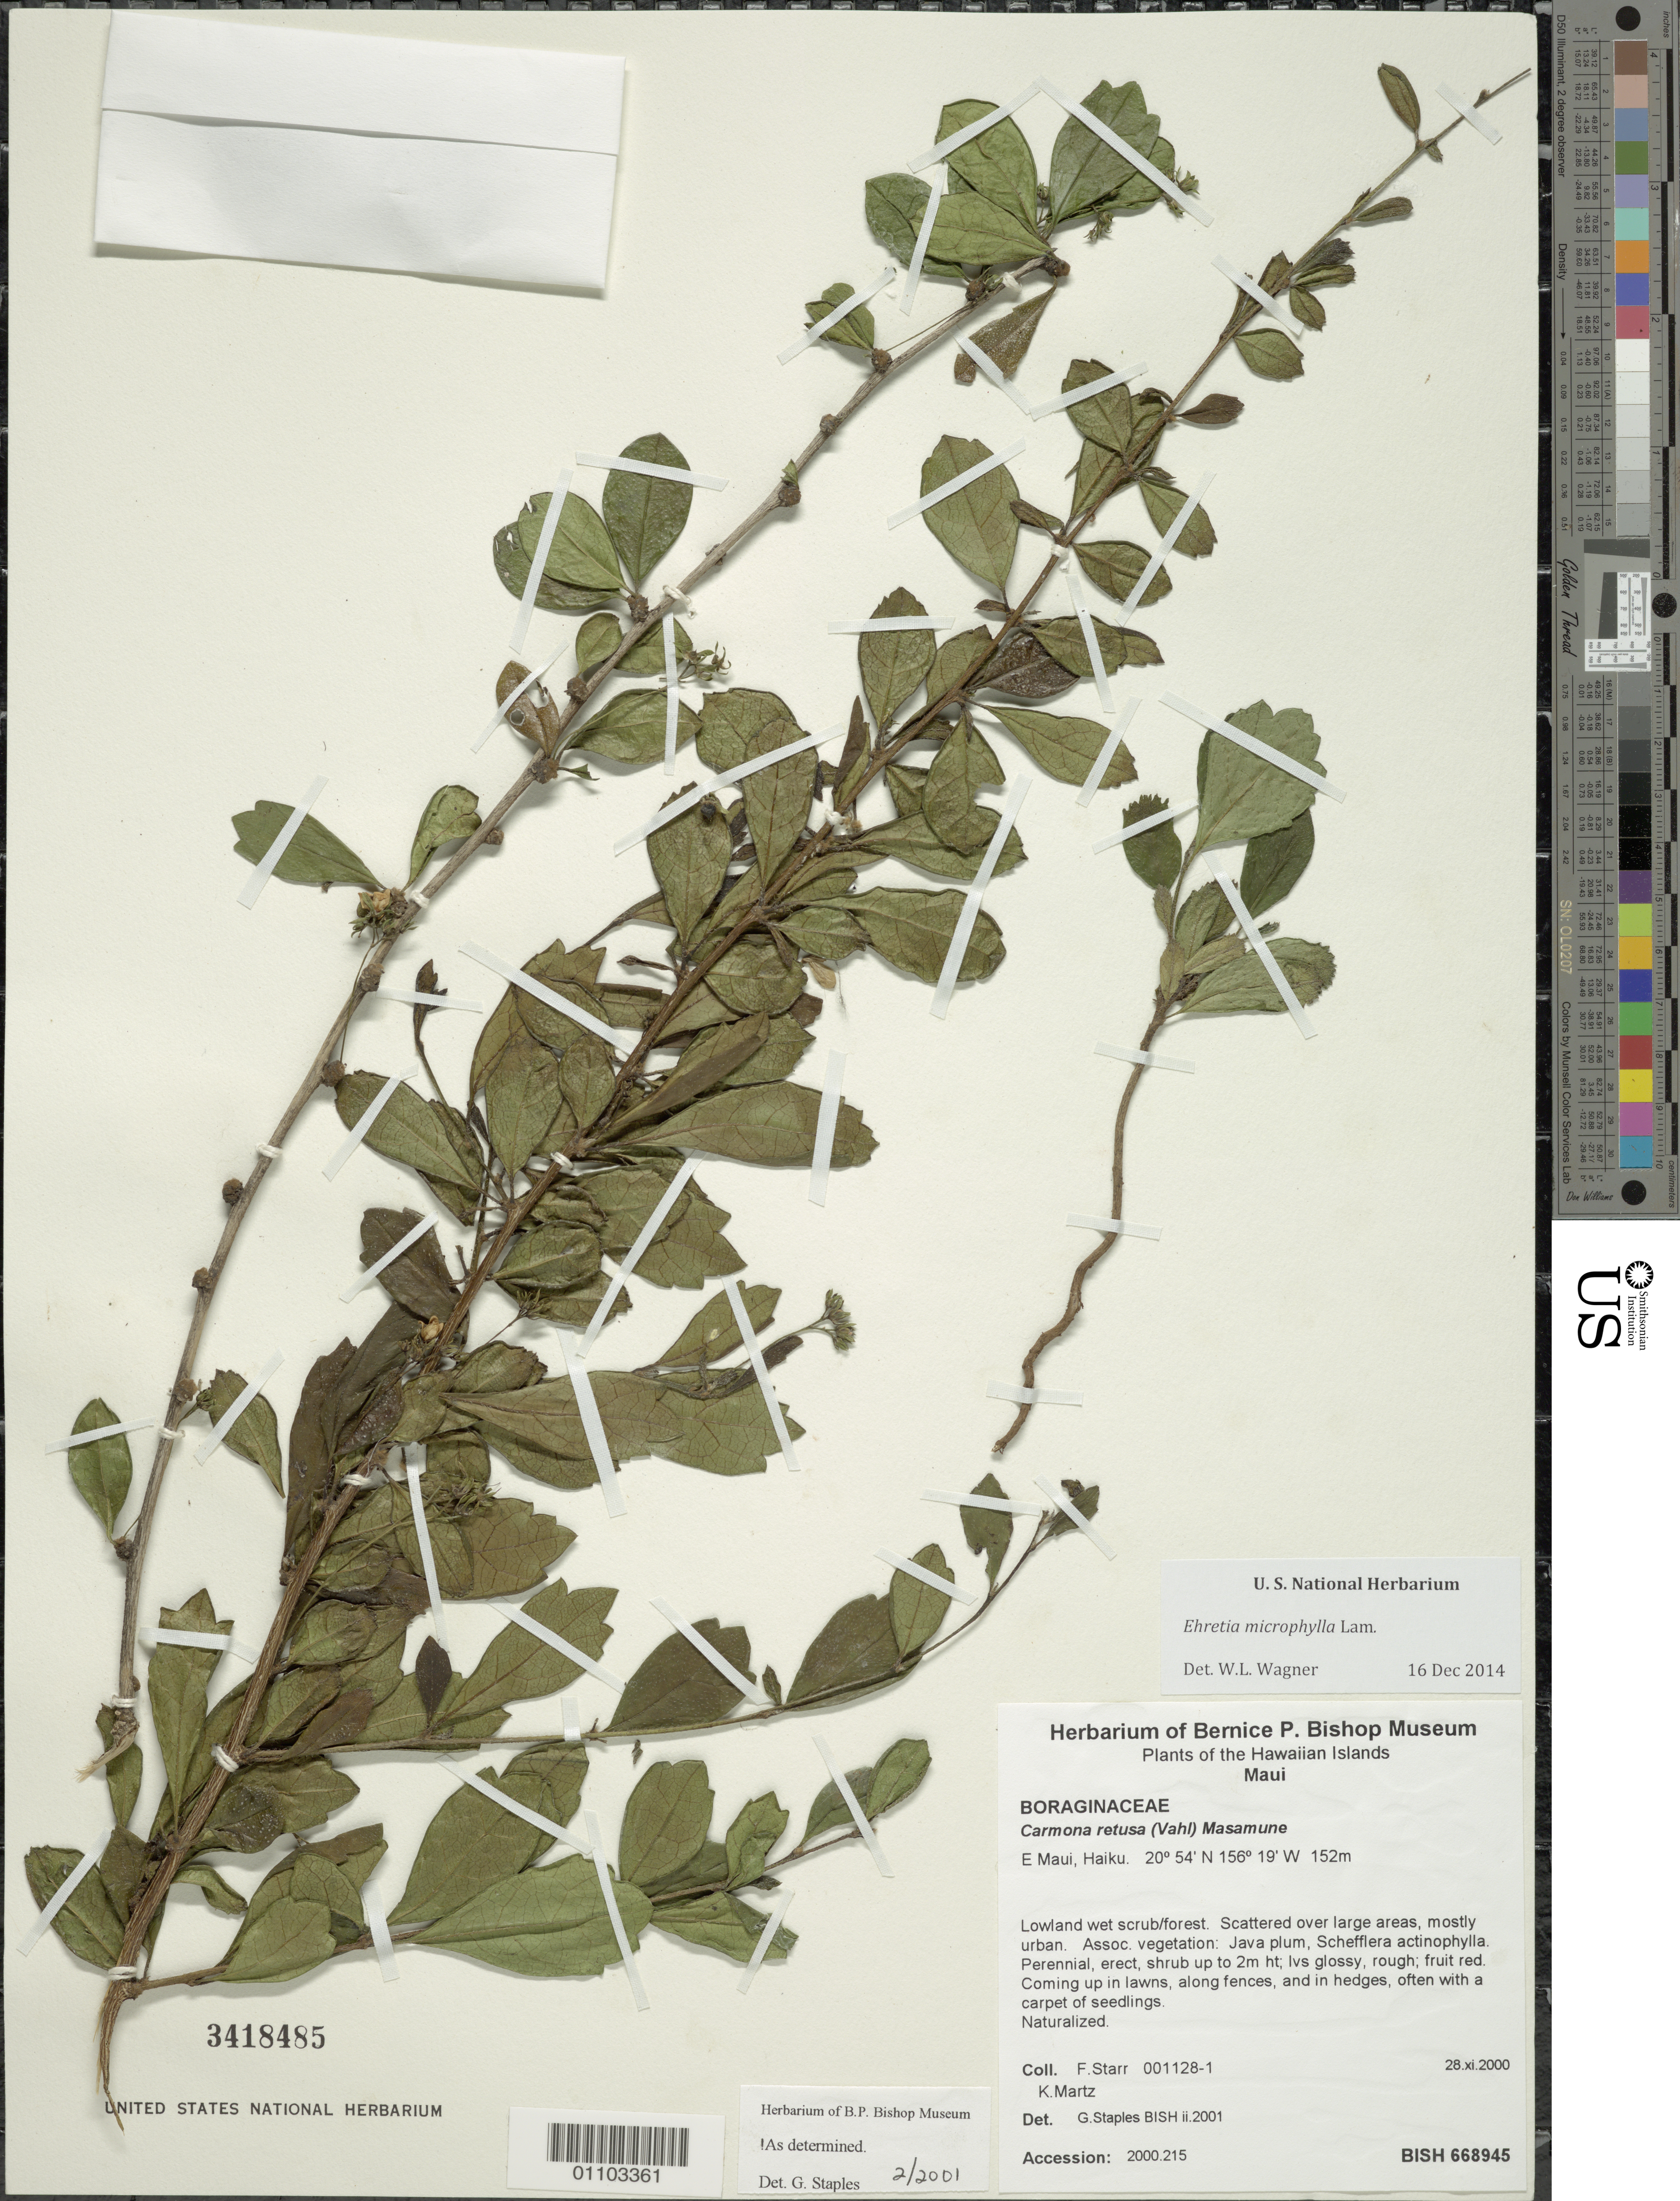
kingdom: Plantae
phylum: Tracheophyta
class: Magnoliopsida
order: Boraginales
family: Ehretiaceae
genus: Ehretia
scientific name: Ehretia microphylla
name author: Lam.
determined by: Wagner, W. L., (BOT), Smithsonian Institution - National Museum of Natural History (UNITED STATES)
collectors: F. Starr & K. Martz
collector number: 001128-1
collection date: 2000-11-28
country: United States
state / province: Hawaii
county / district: Maui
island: Maui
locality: E. Maui, Haiku.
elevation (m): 152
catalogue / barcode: US 3418485